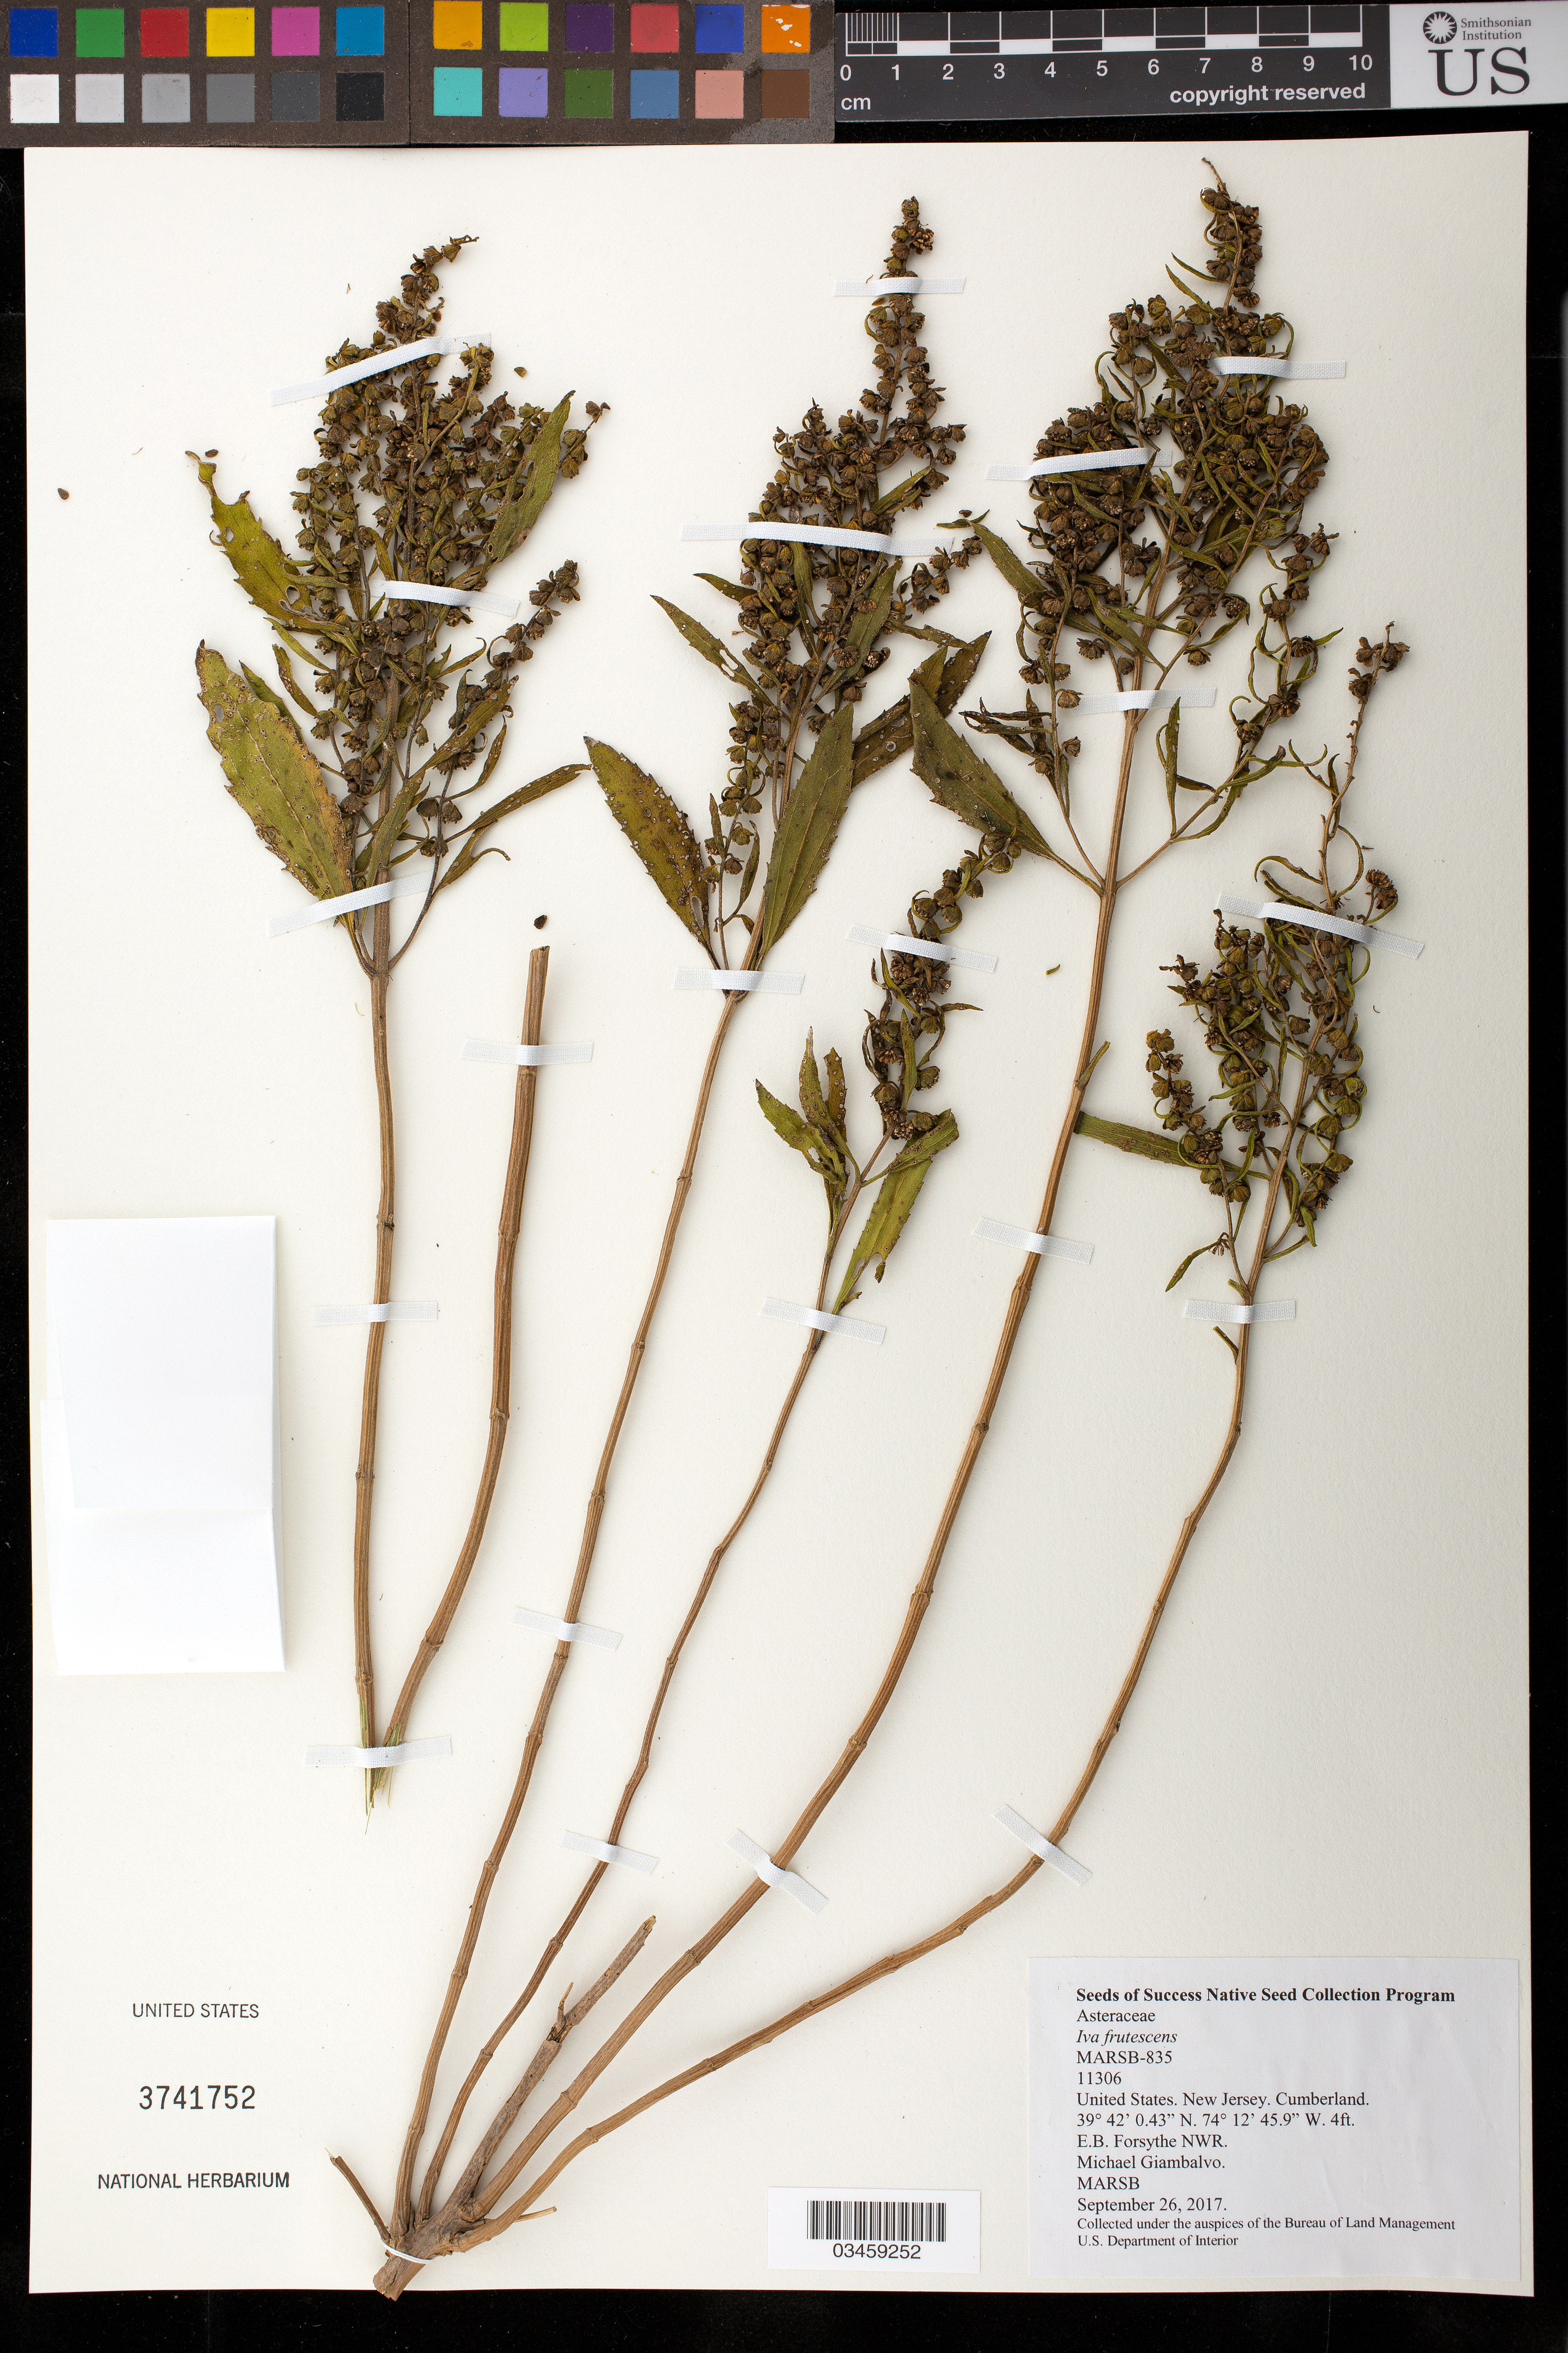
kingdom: Plantae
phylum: Tracheophyta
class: Magnoliopsida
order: Asterales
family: Asteraceae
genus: Iva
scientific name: Iva frutescens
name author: L.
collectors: M. Giambalvo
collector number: MARSB-835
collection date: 2017-09-26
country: United States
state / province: New Jersey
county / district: Cumberland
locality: E. B. Forsythe NWR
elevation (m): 1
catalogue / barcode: US 3741752